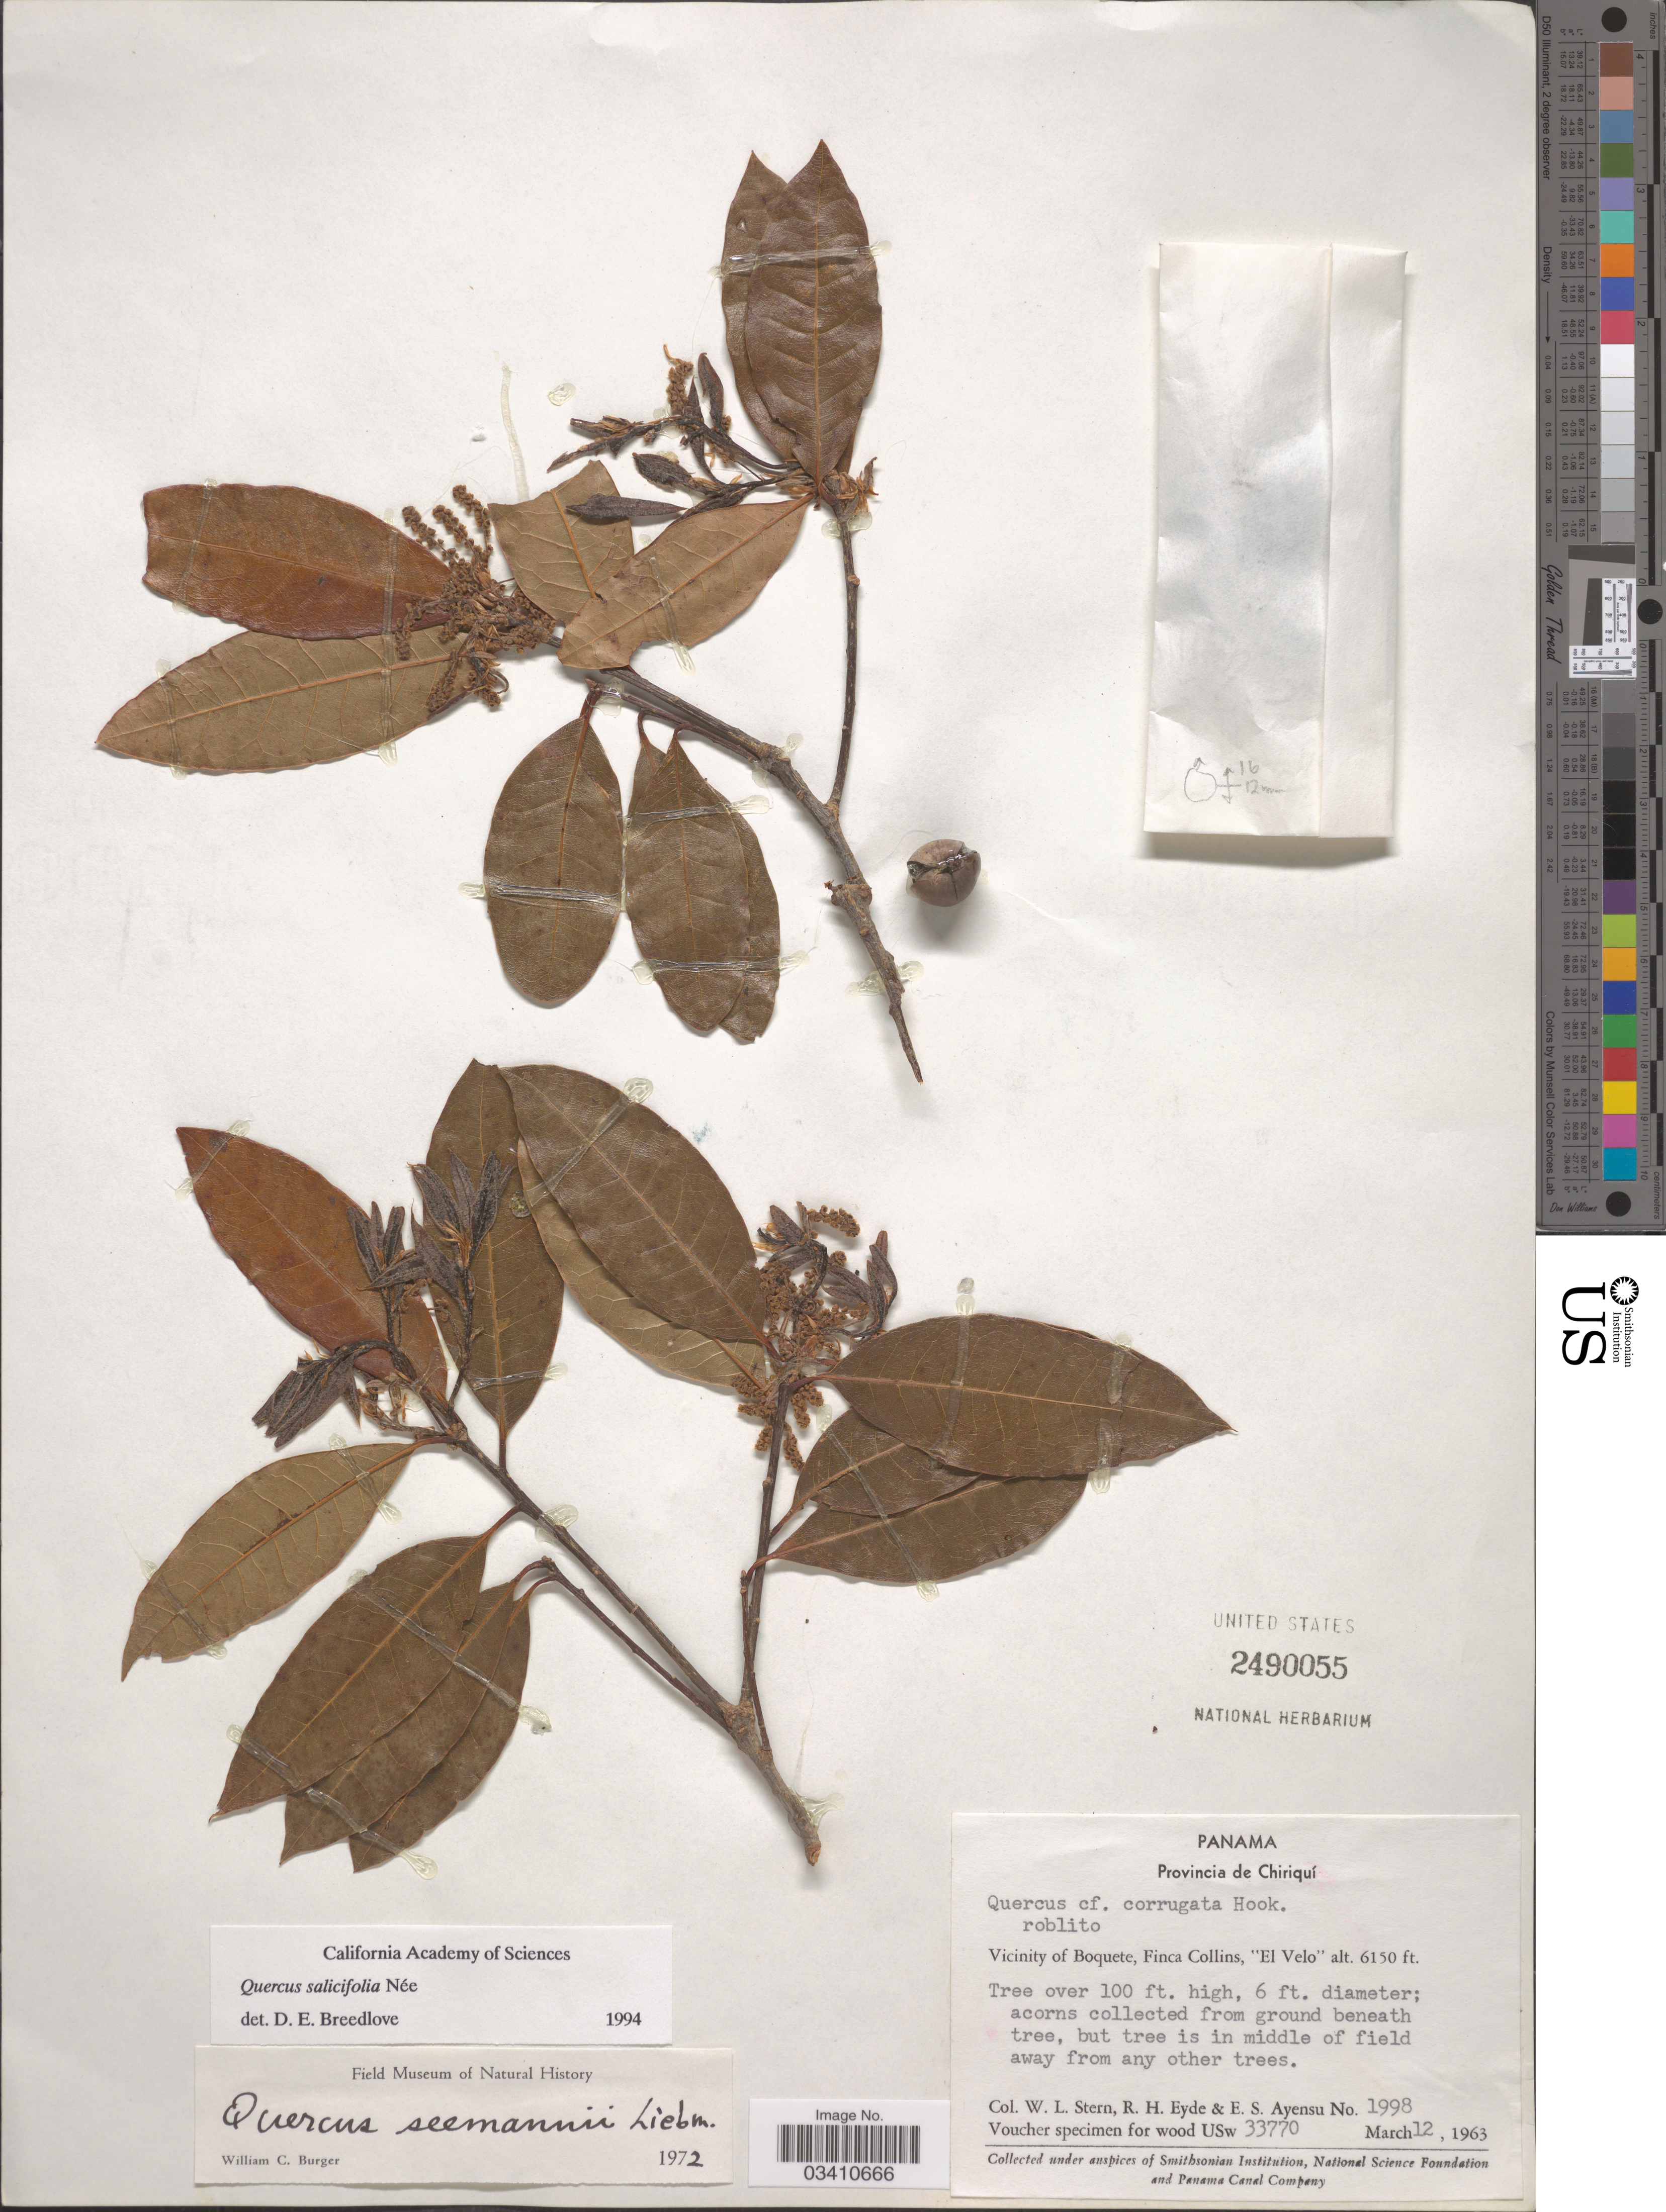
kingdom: Plantae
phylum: Tracheophyta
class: Magnoliopsida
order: Fagales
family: Fagaceae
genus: Quercus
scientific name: Quercus salicifolia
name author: Née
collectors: W. L. Stern, R. H. Eyde & E. S. Ayensu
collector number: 1998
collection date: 1963-03-12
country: Panama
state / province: Chiriqui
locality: Vicinity of Boquete, Finca Collins, "El Velo".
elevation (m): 1875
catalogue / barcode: US 2490055